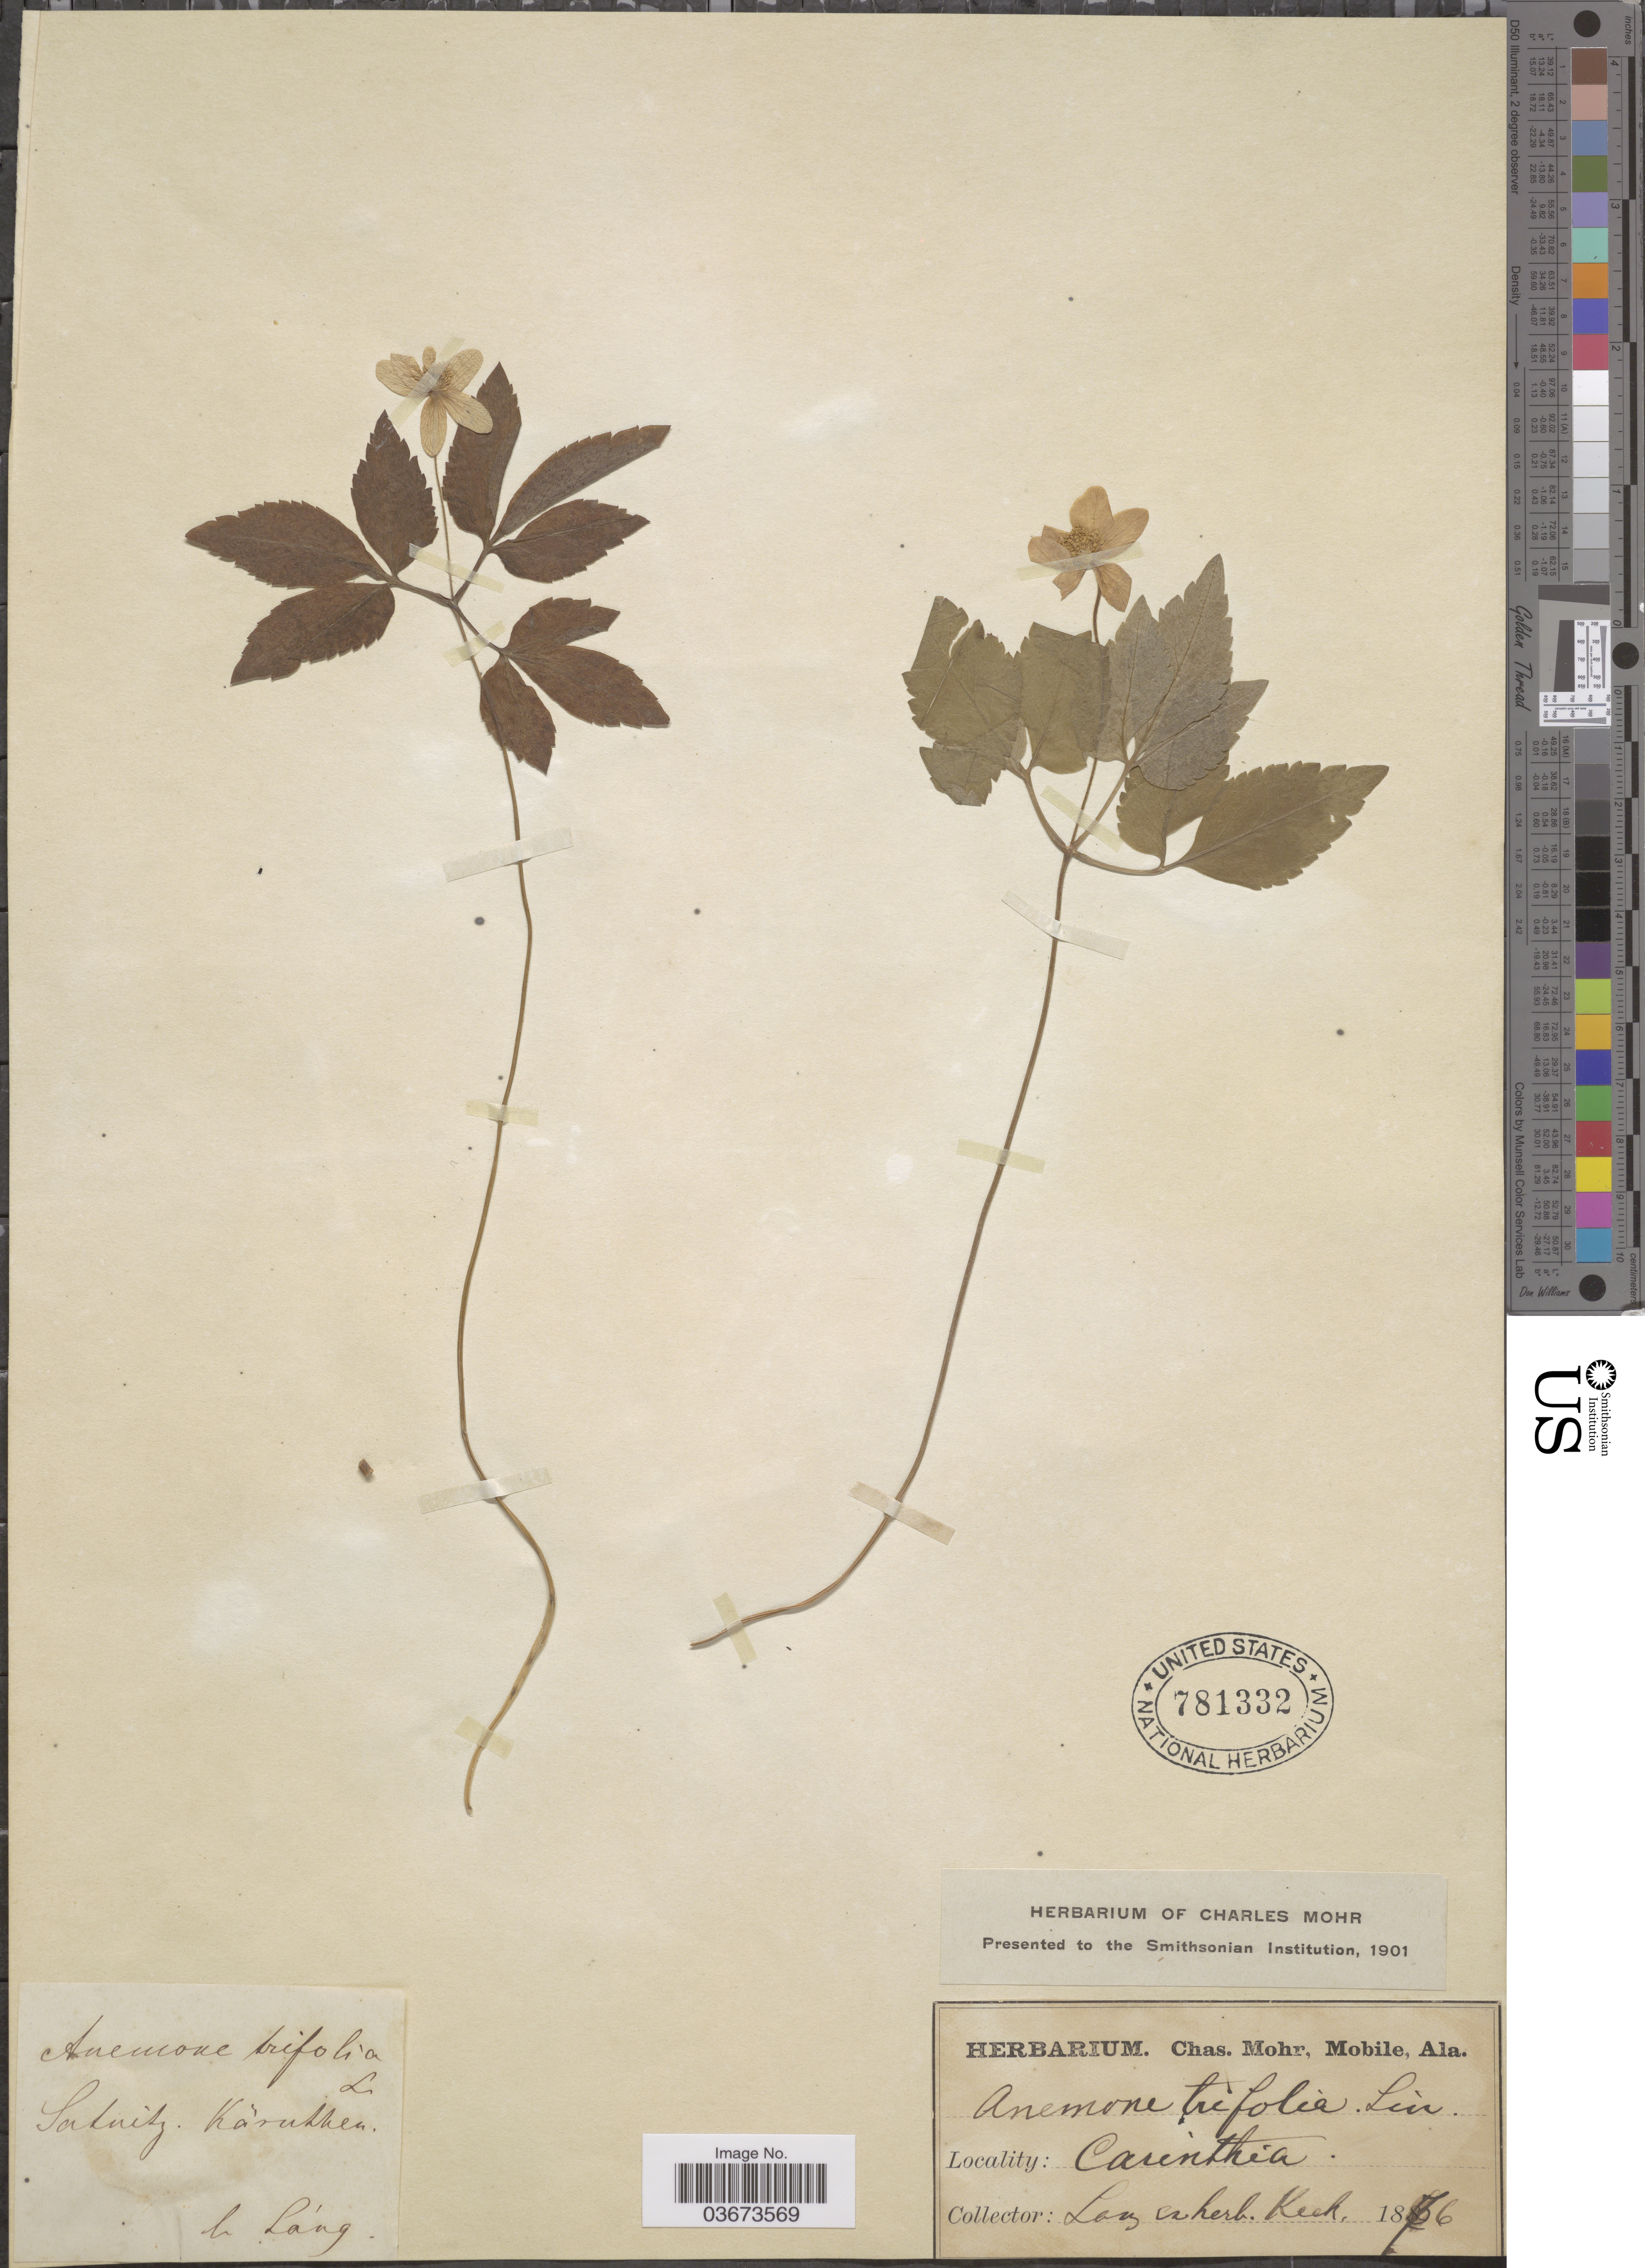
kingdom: Plantae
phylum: Tracheophyta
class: Magnoliopsida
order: Ranunculales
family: Ranunculaceae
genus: Anemone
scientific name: Anemone trifolia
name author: L.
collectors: -- Lang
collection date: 1876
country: Austria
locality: Satnitz. Kärnthen. Carinthia.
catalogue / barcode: US 781332